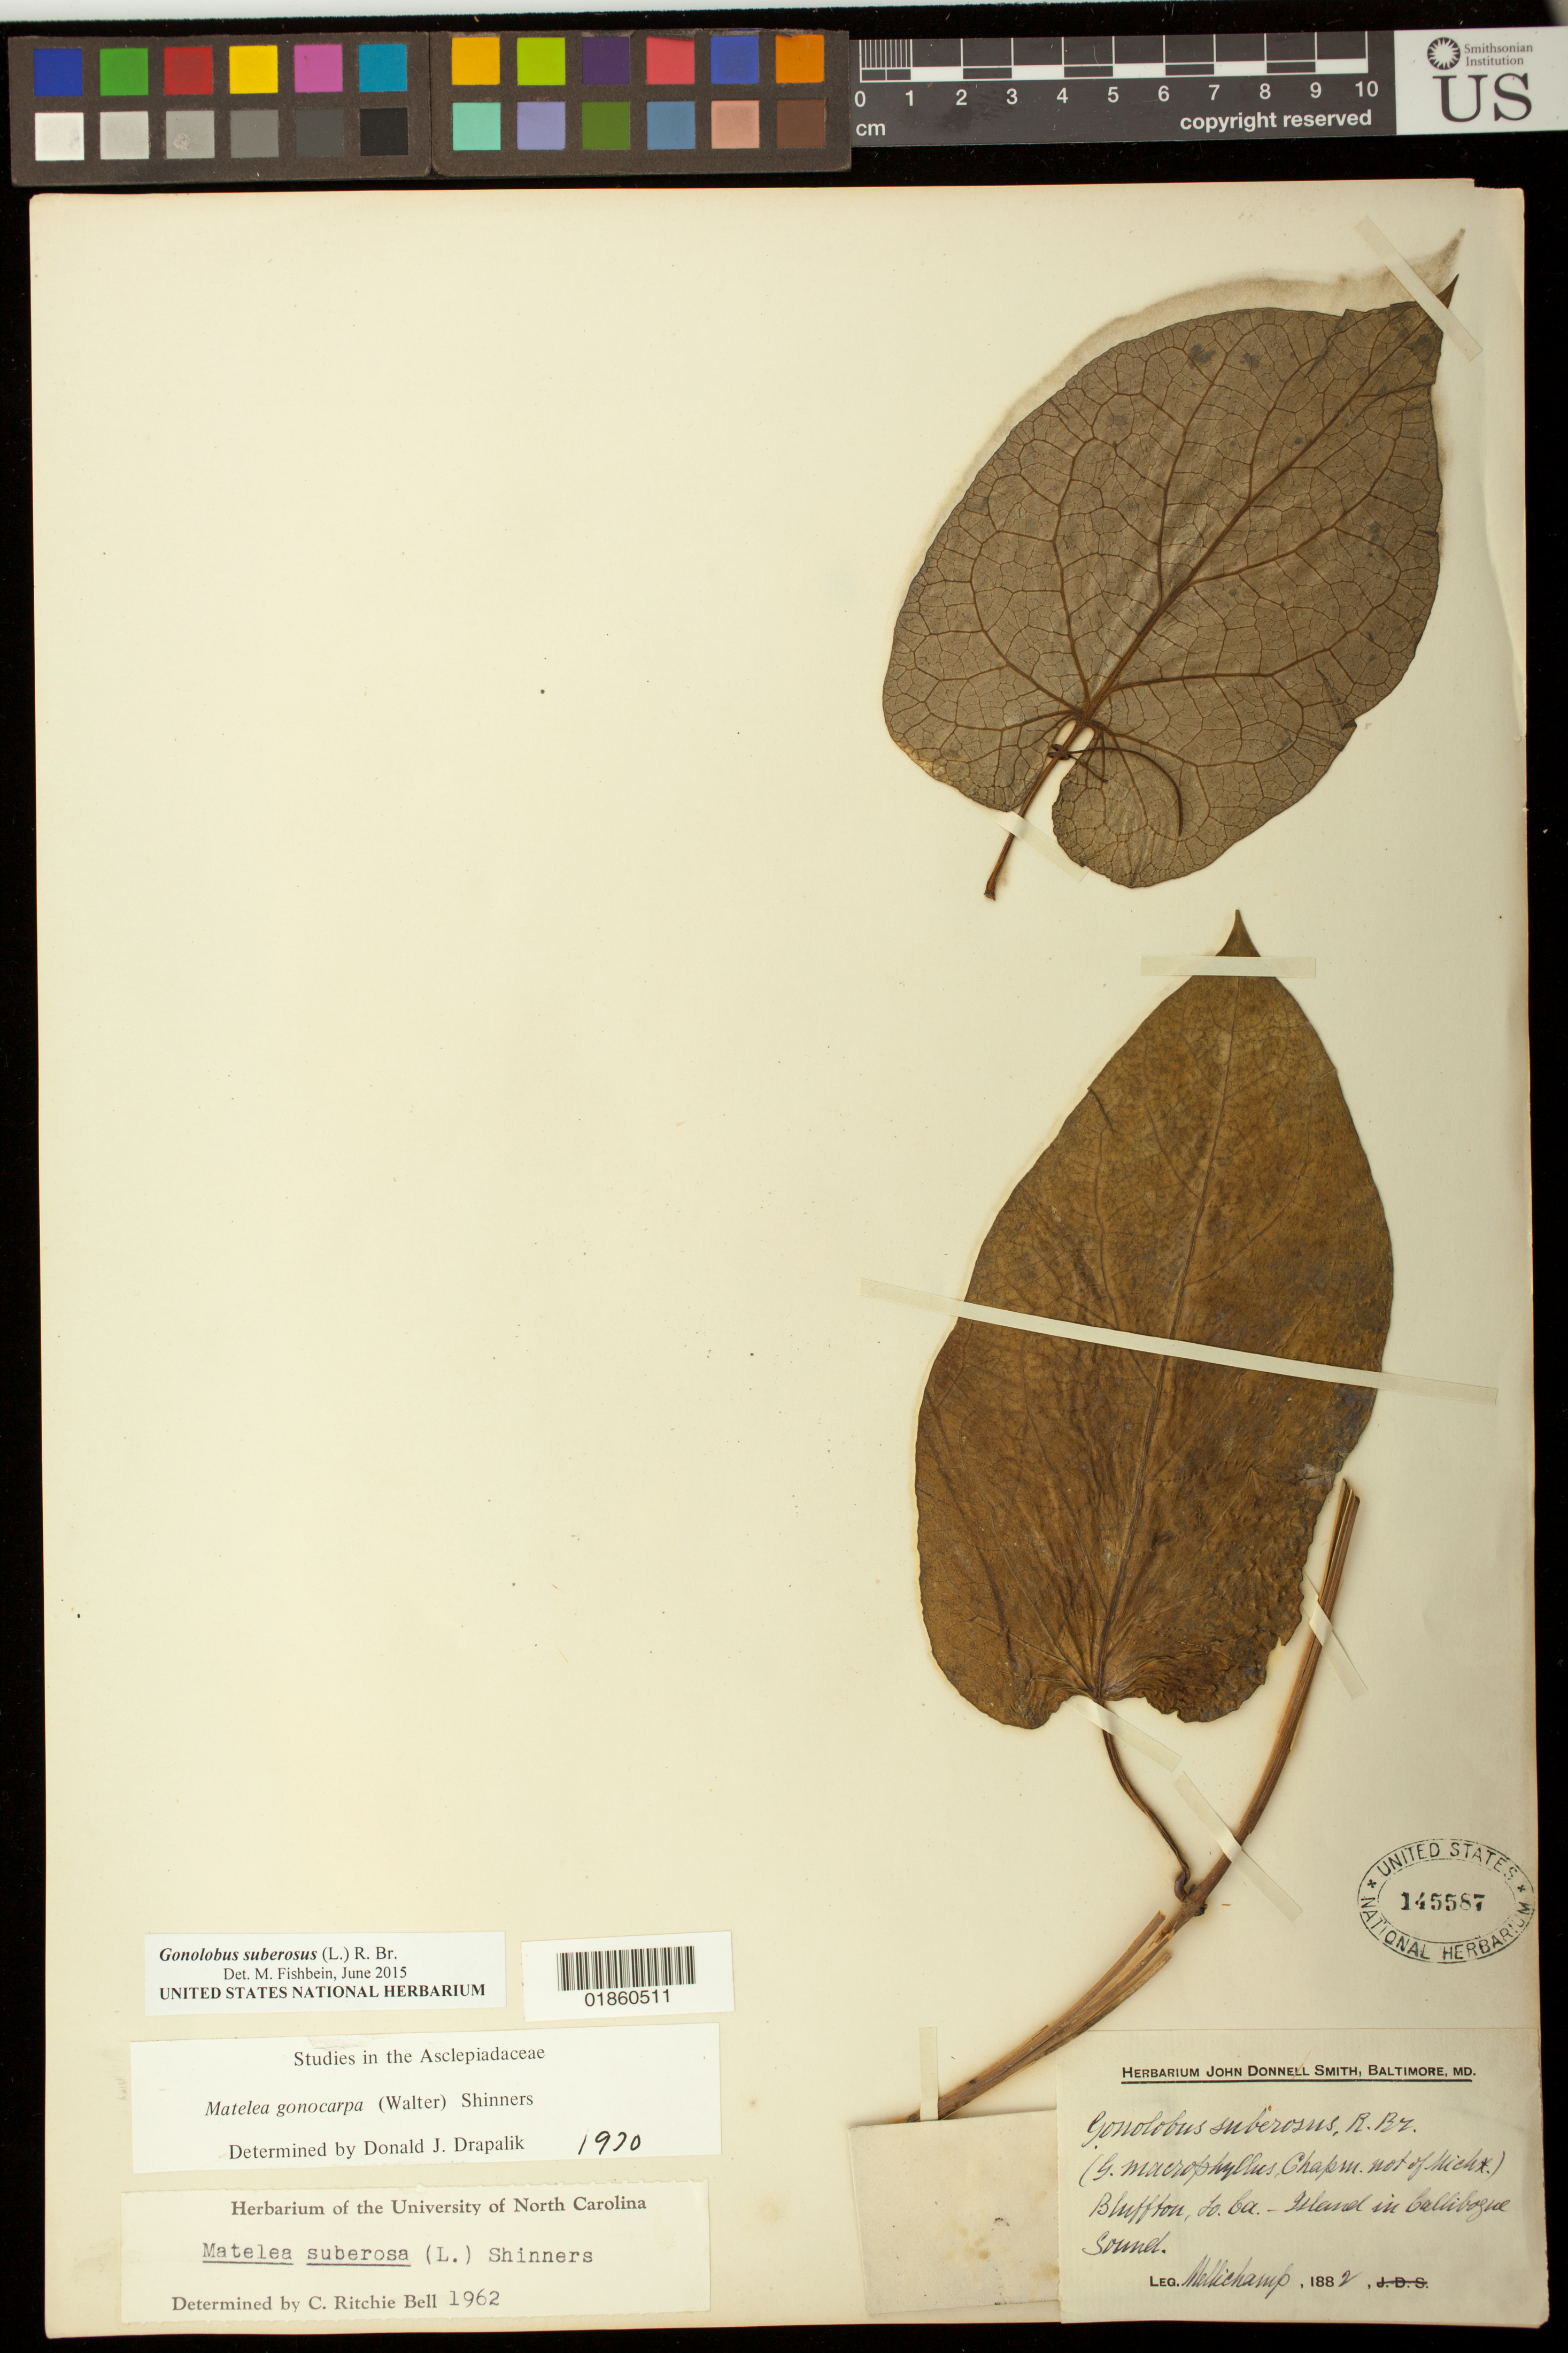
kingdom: Plantae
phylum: Tracheophyta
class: Magnoliopsida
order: Gentianales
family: Apocynaceae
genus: Gonolobus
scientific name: Gonolobus suberosus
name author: (L.) R. Br.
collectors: J. H. Mellichamp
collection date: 1882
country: United States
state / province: South Carolina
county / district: Beaufort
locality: Bluffton, So. Ca., Island in Callibogne Sound.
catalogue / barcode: US 145587